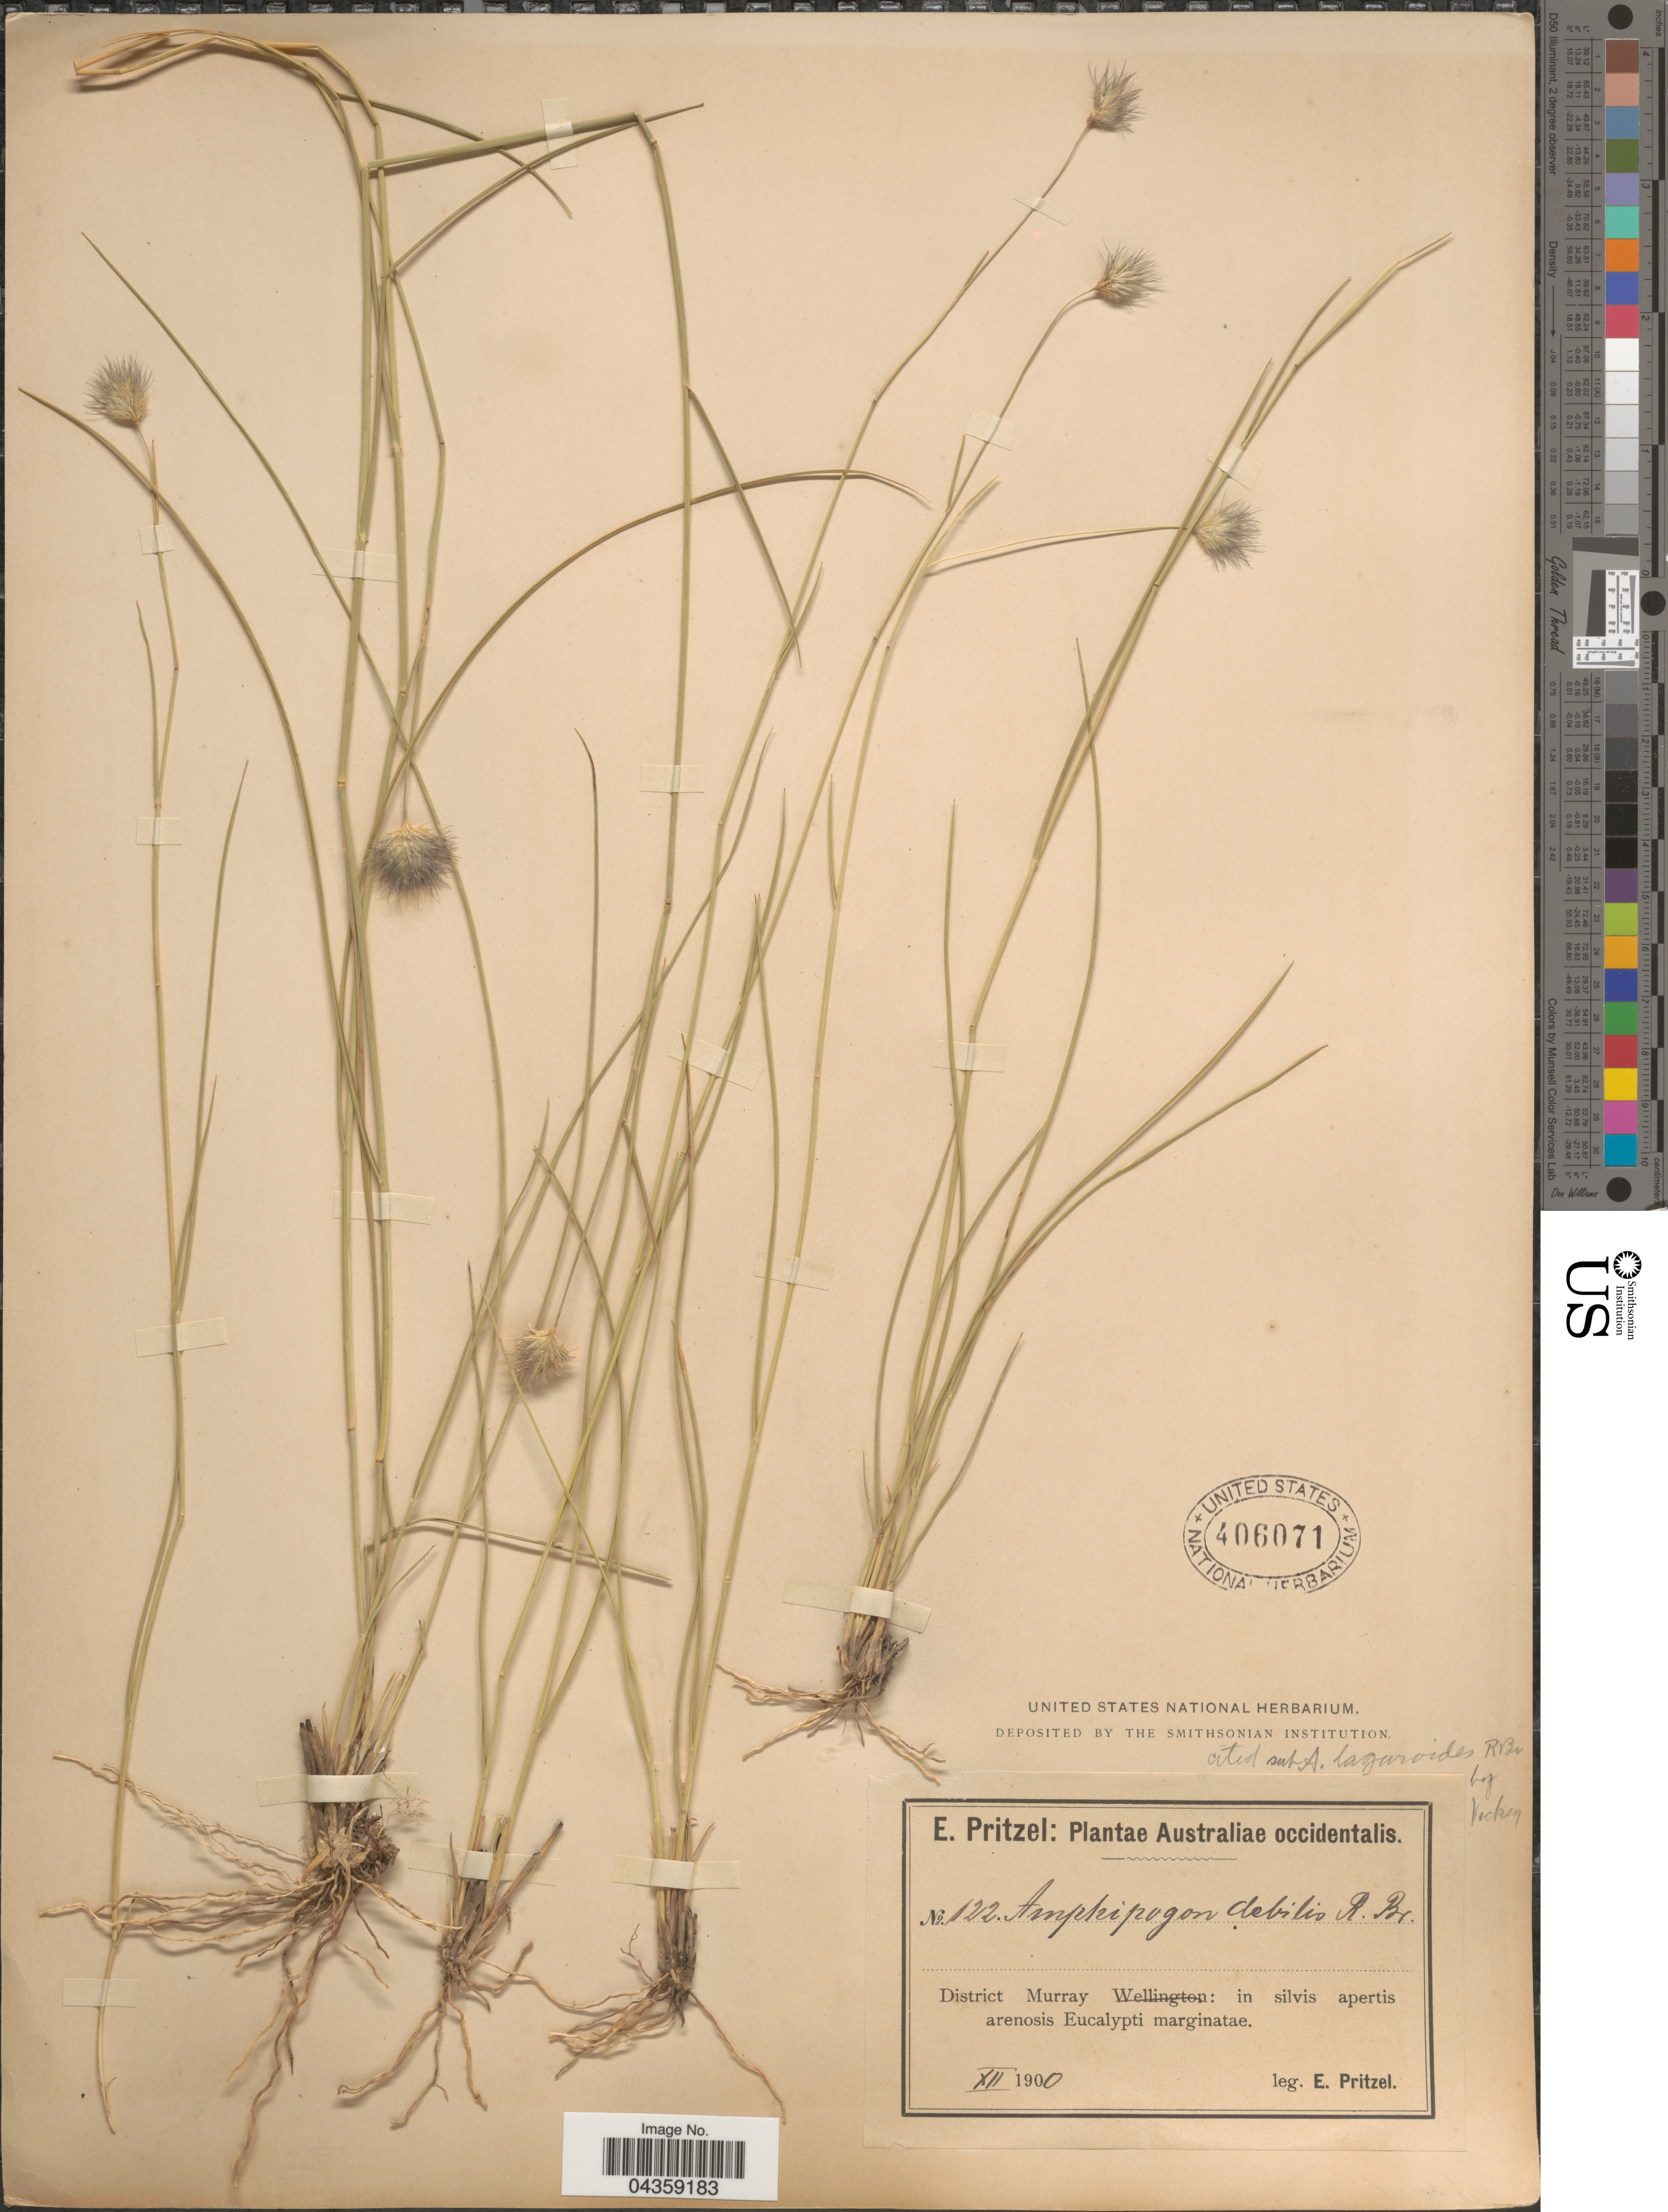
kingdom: Plantae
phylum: Tracheophyta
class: Liliopsida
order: Poales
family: Poaceae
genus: Amphipogon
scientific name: Amphipogon laguroides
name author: R. Br.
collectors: E. G. Pritzel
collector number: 122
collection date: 1900-12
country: Australia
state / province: South Australia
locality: Australiae occidentalis. District Murray: in silvis apertis arenosis Eucalypti marginatae.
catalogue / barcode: US 406071